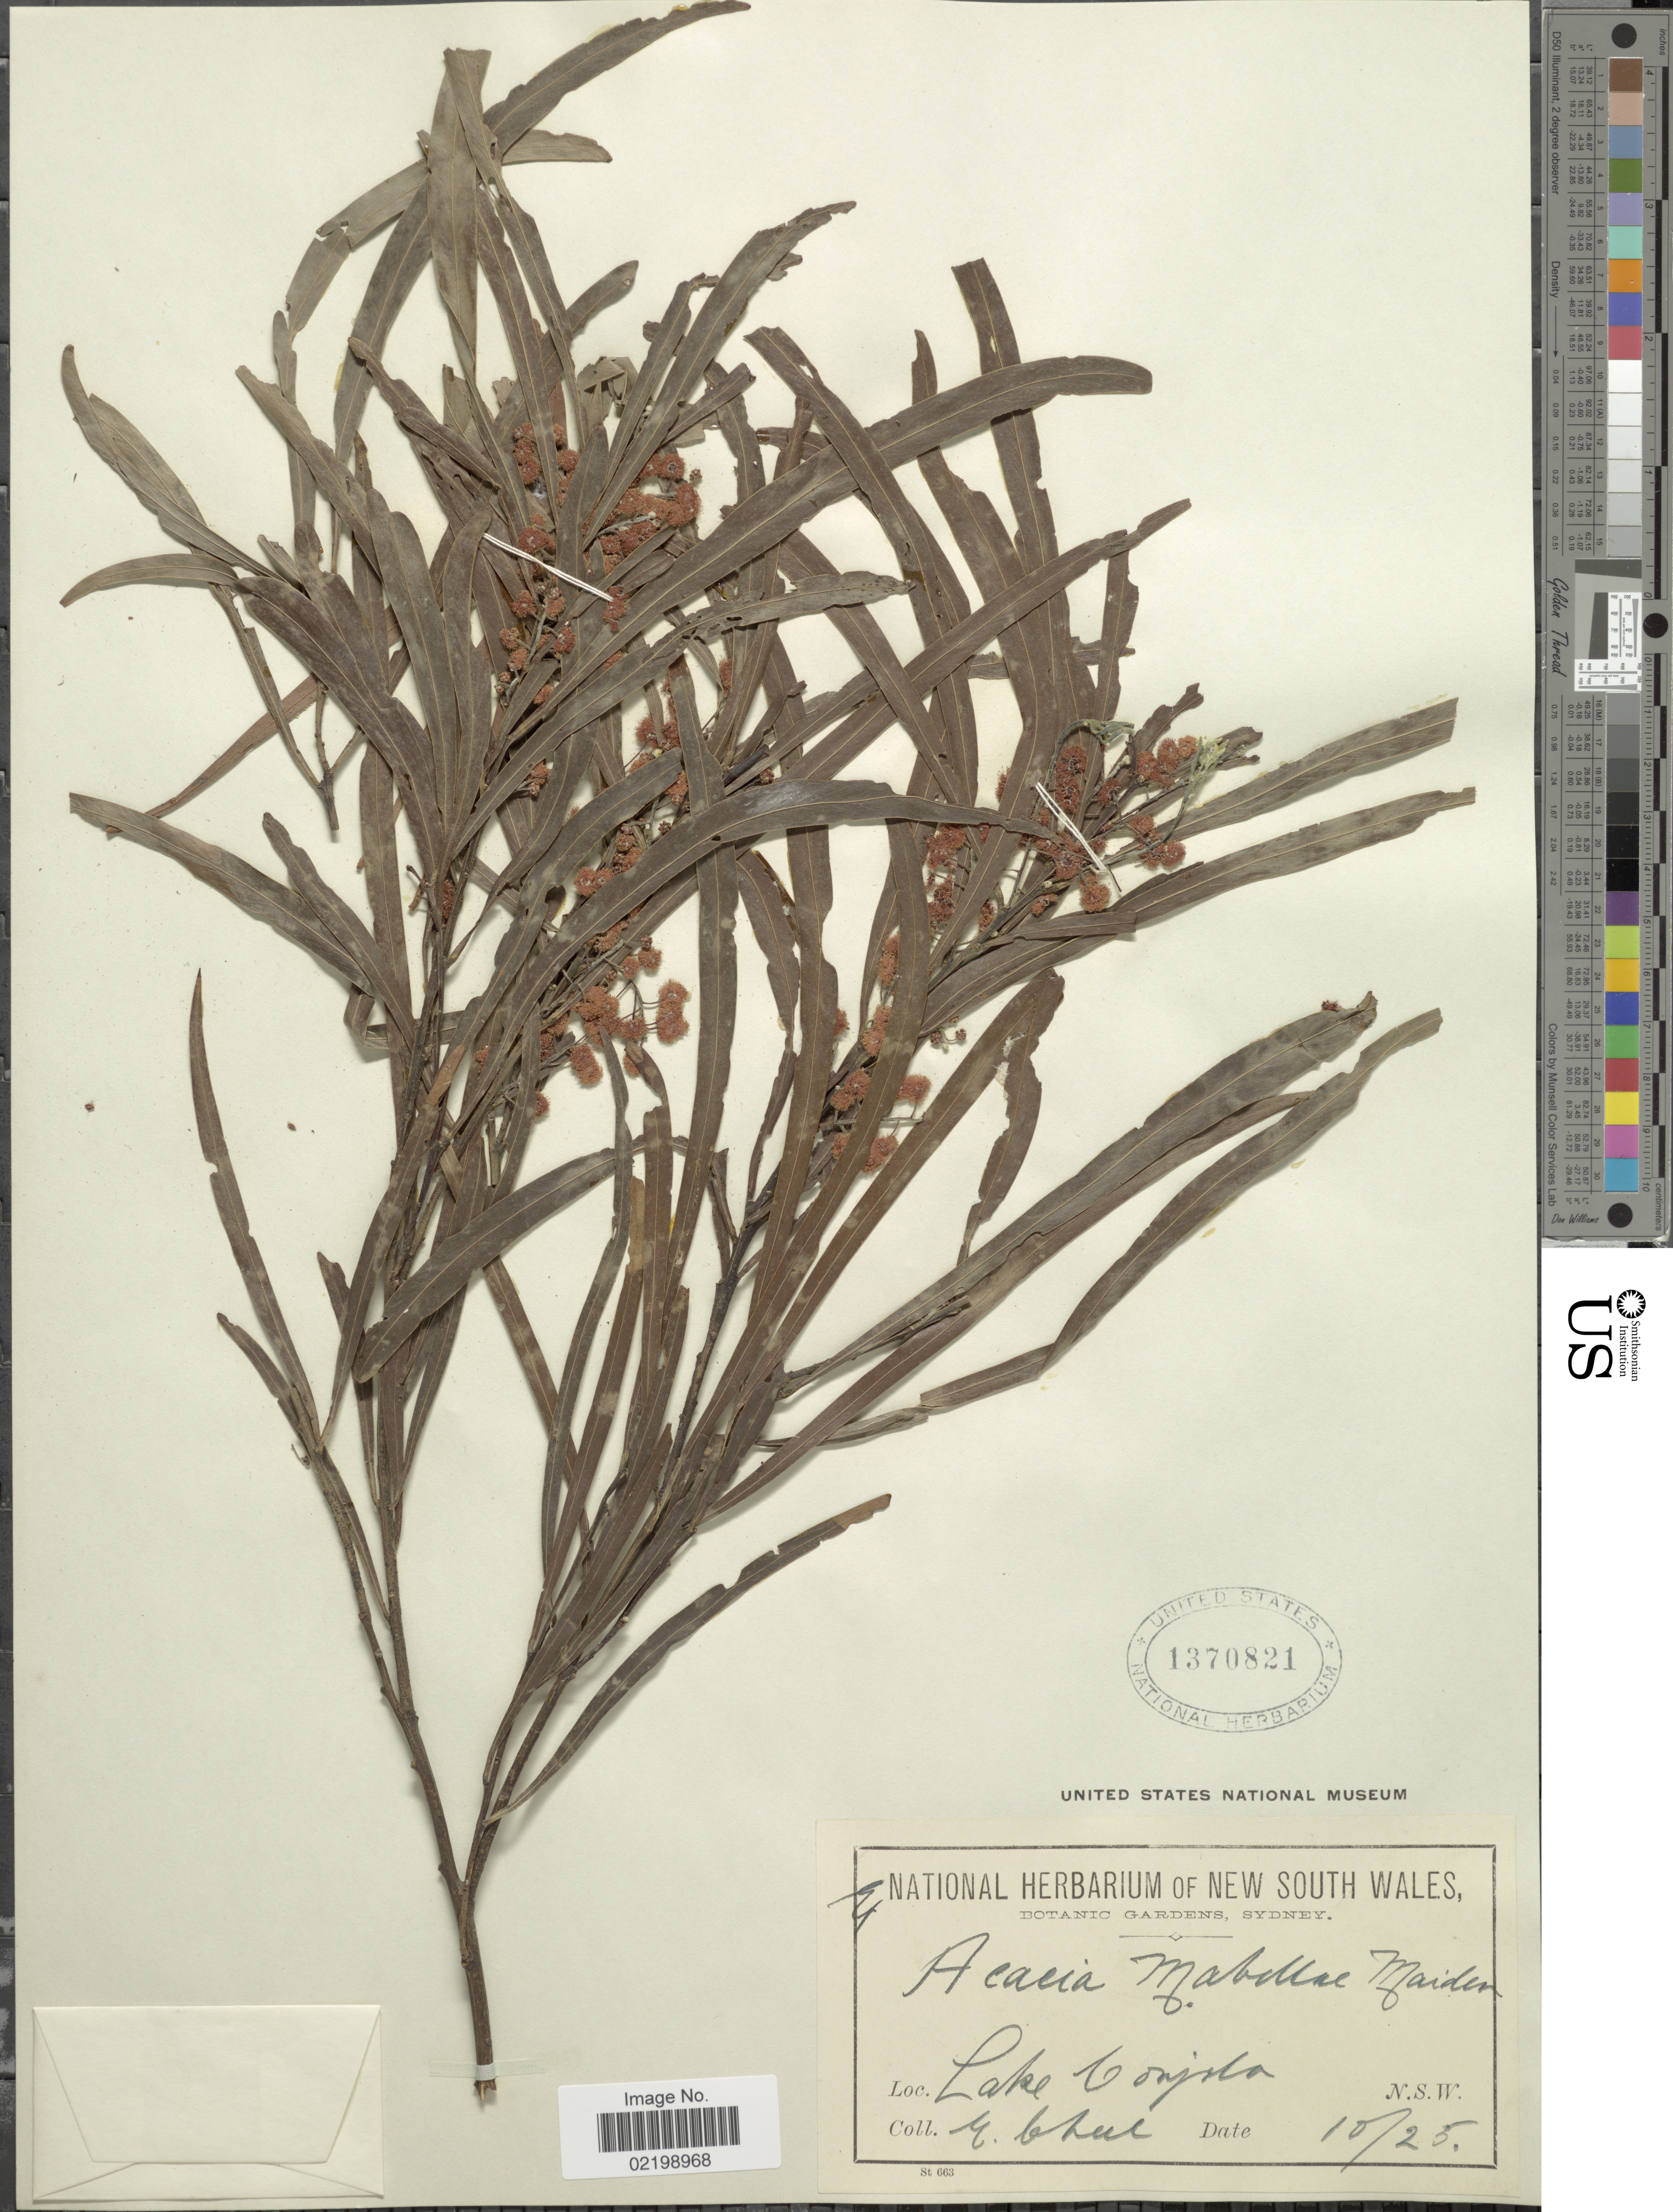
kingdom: Plantae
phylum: Tracheophyta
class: Magnoliopsida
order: Fabales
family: Fabaceae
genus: Acacia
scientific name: Acacia mabellae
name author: Maiden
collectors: E. Cheel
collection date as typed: Transcribed d/m/y: /10/25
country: Australia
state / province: New South Wales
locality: Lake Conjola, N.S.W.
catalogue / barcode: US 1370821